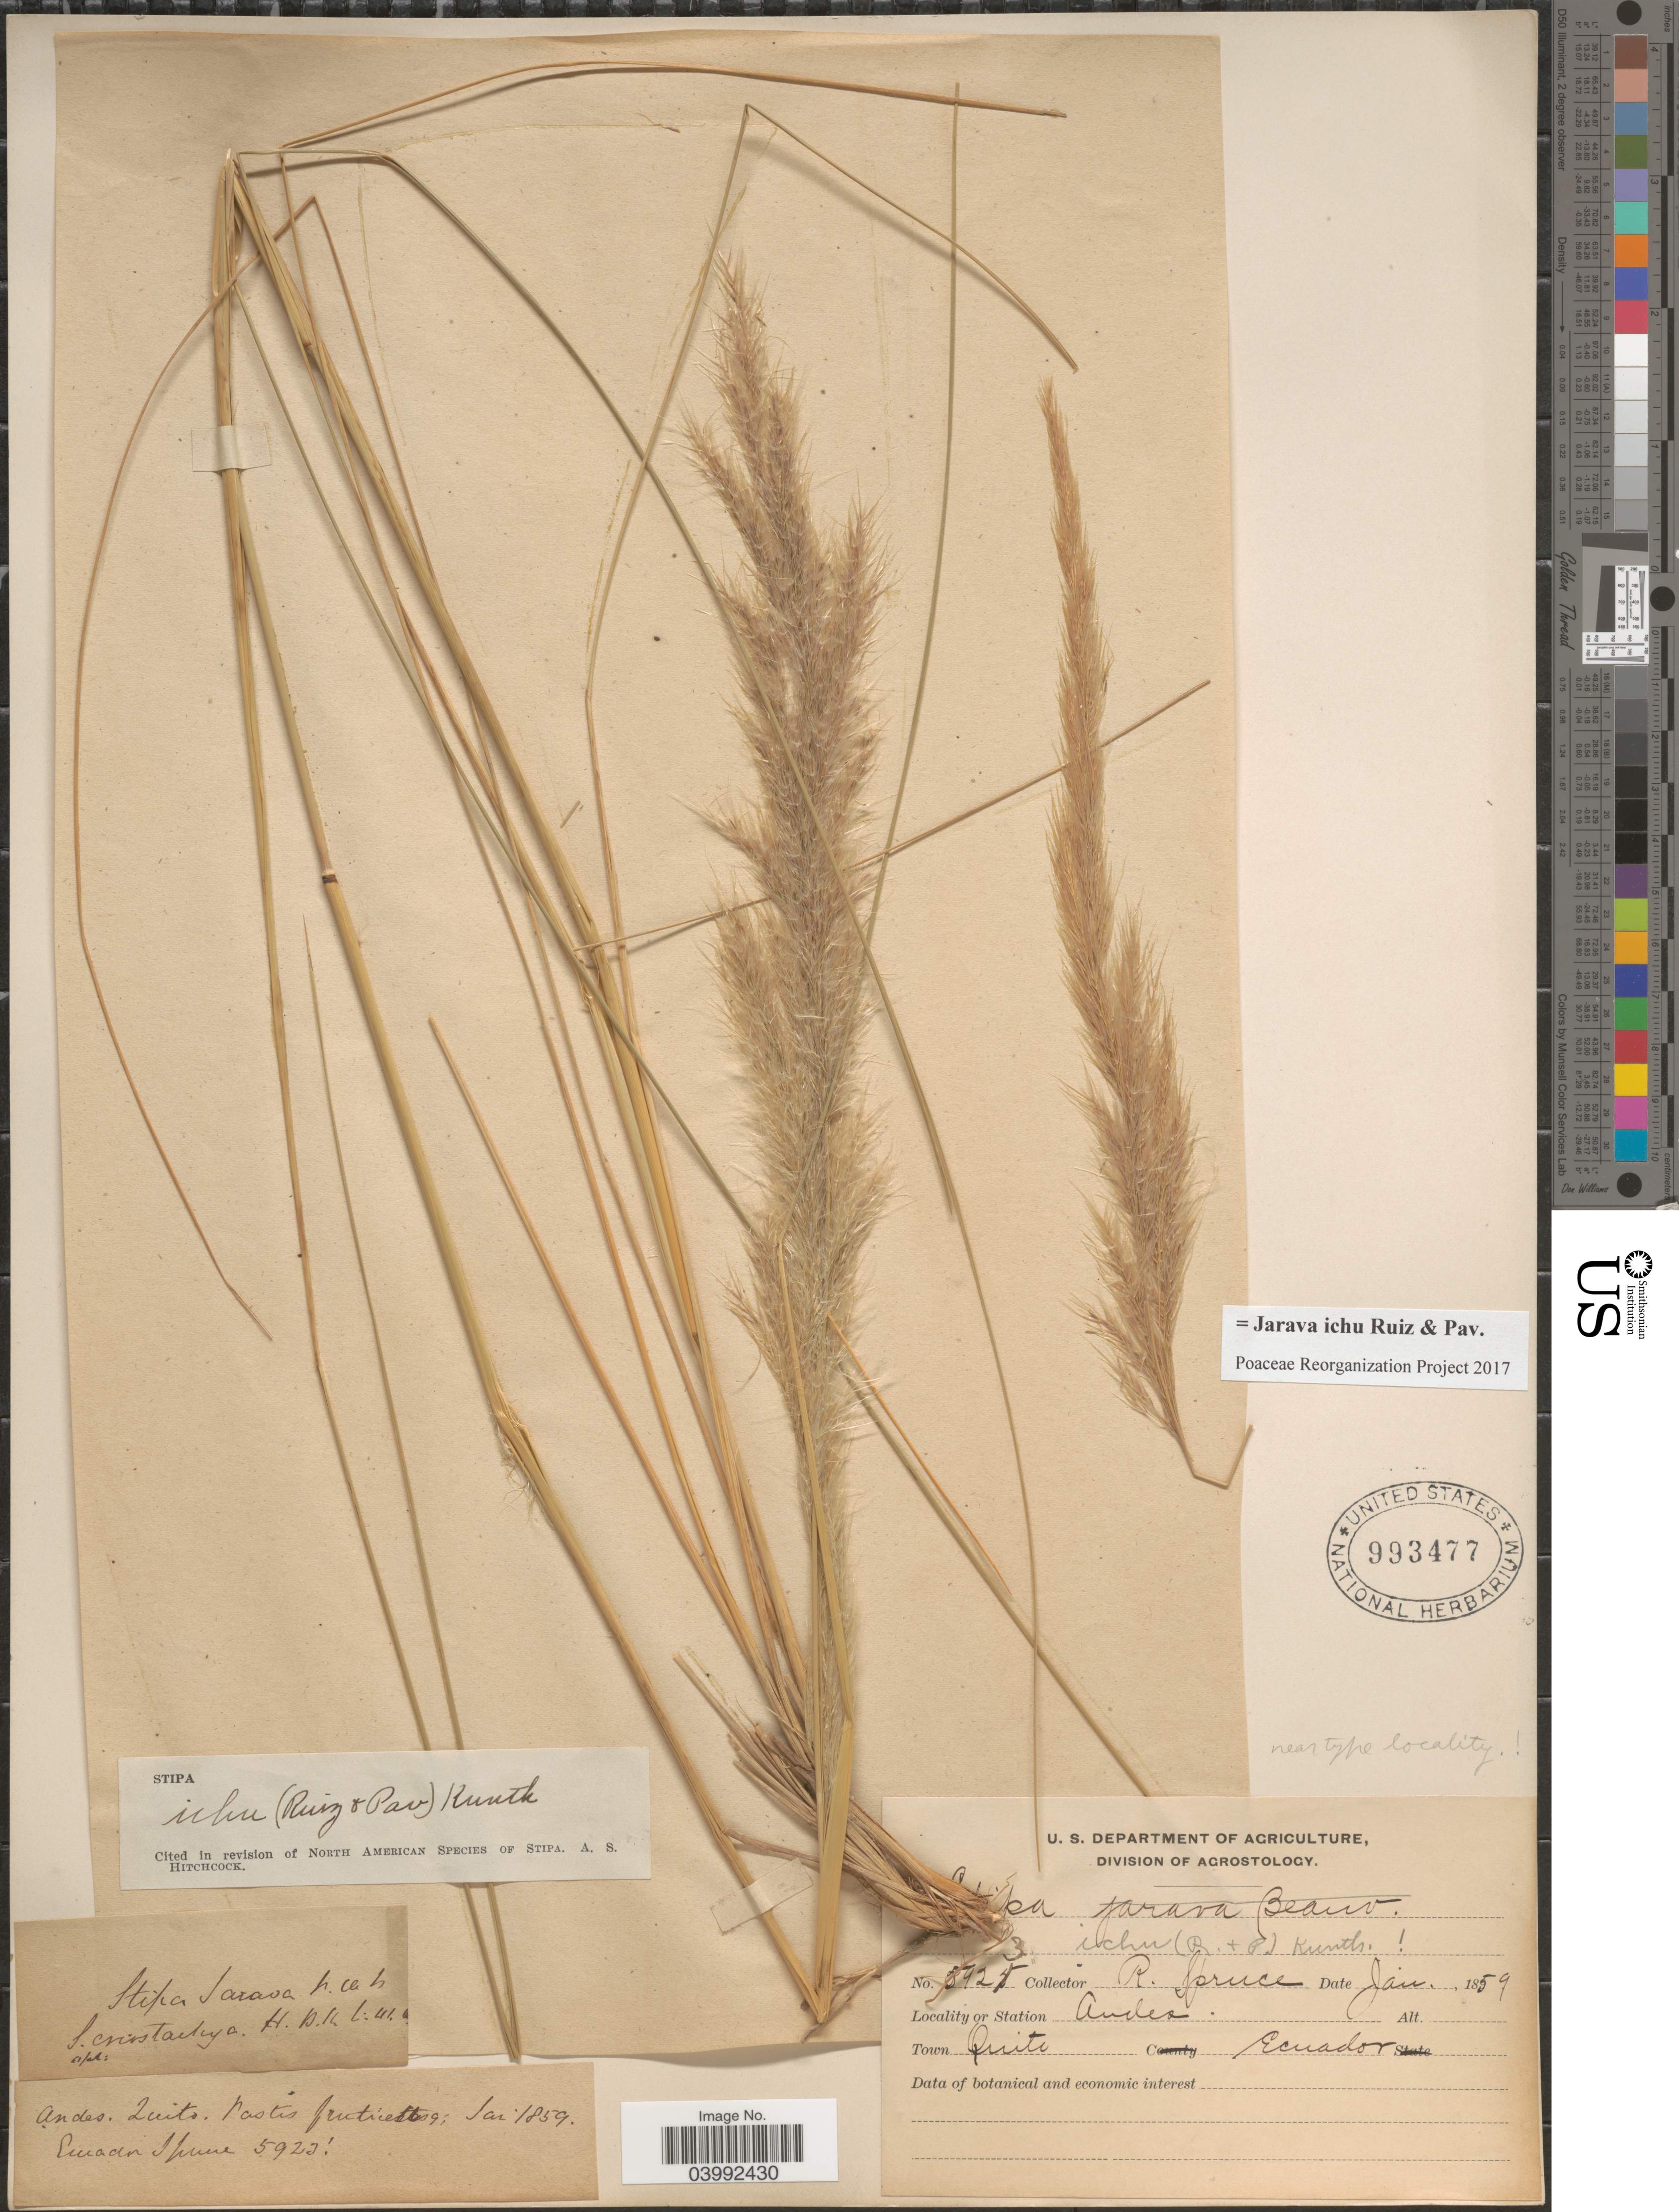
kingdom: Plantae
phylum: Tracheophyta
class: Liliopsida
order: Poales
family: Poaceae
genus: Jarava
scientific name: Jarava ichu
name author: Ruiz & Pav.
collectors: R. Spruce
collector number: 5923*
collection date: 1859-01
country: Ecuador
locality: Station Andes. Town Quito.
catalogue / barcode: US 993477